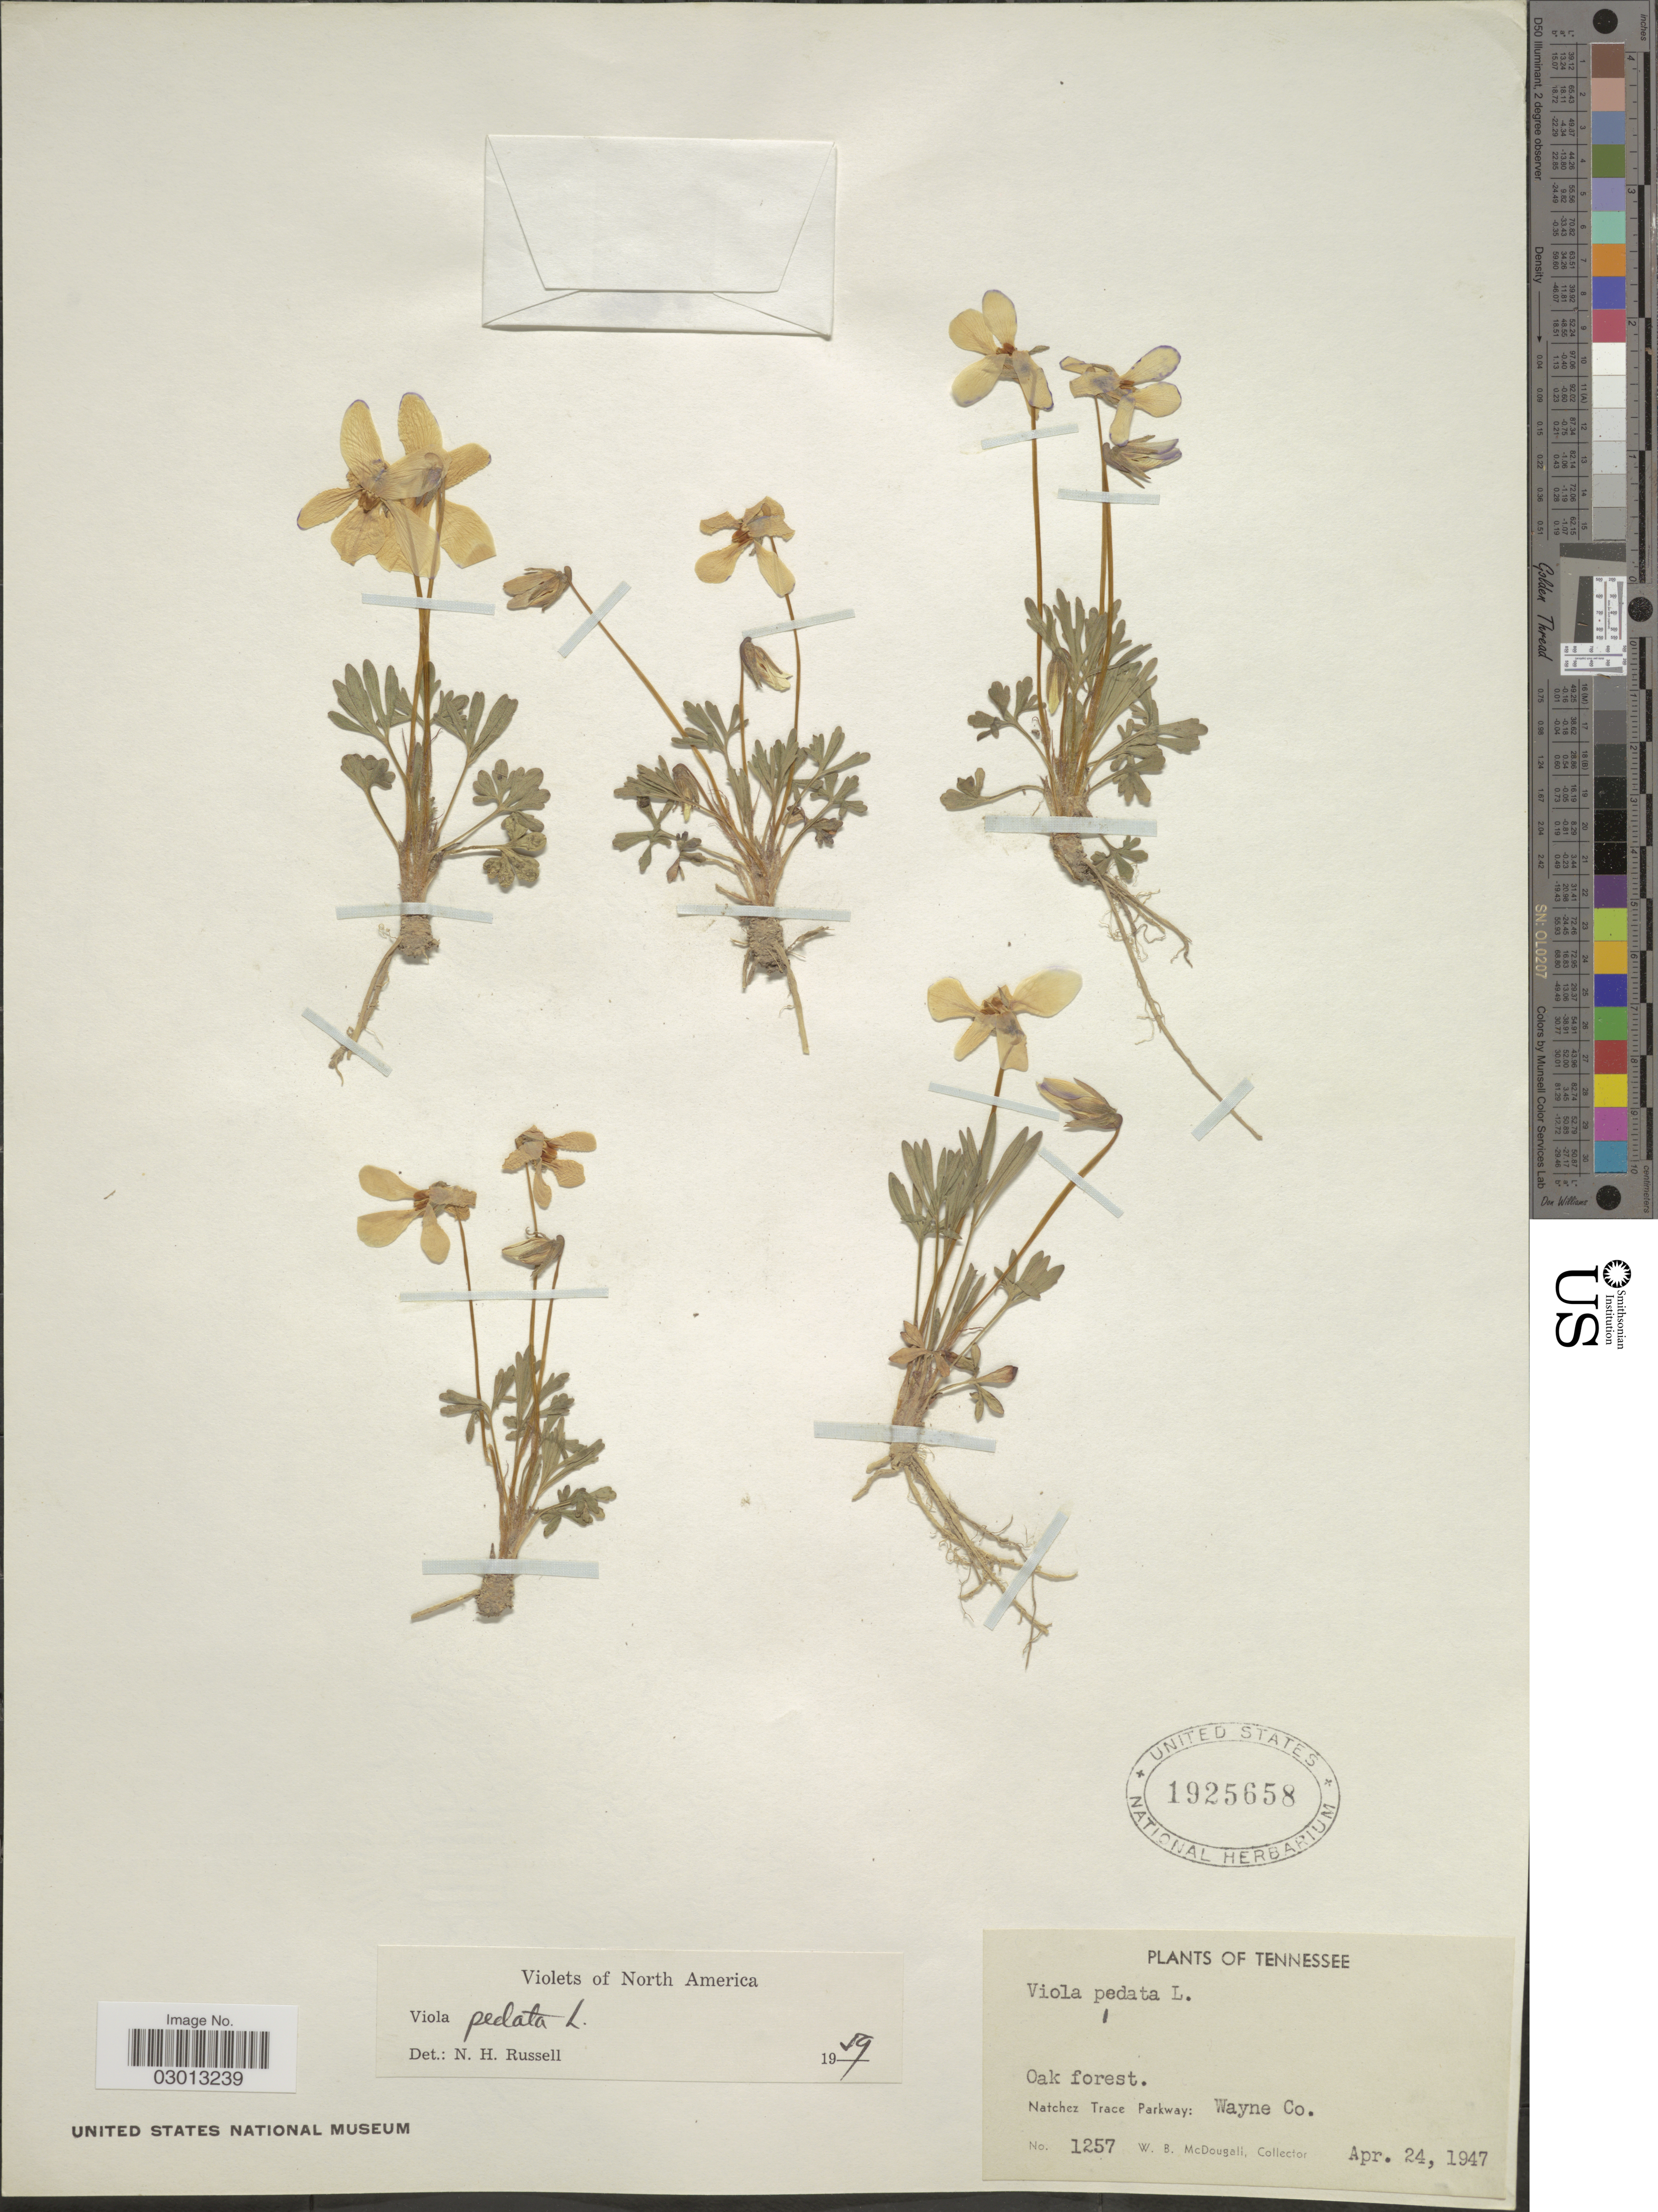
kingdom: Plantae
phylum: Tracheophyta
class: Magnoliopsida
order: Malpighiales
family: Violaceae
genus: Viola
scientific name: Viola pedata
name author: L.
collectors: W. B. McDougall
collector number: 1257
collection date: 1947-04-24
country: United States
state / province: Tennessee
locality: Natchez Trace Parkway: Wayne Co.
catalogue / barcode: US 1925658